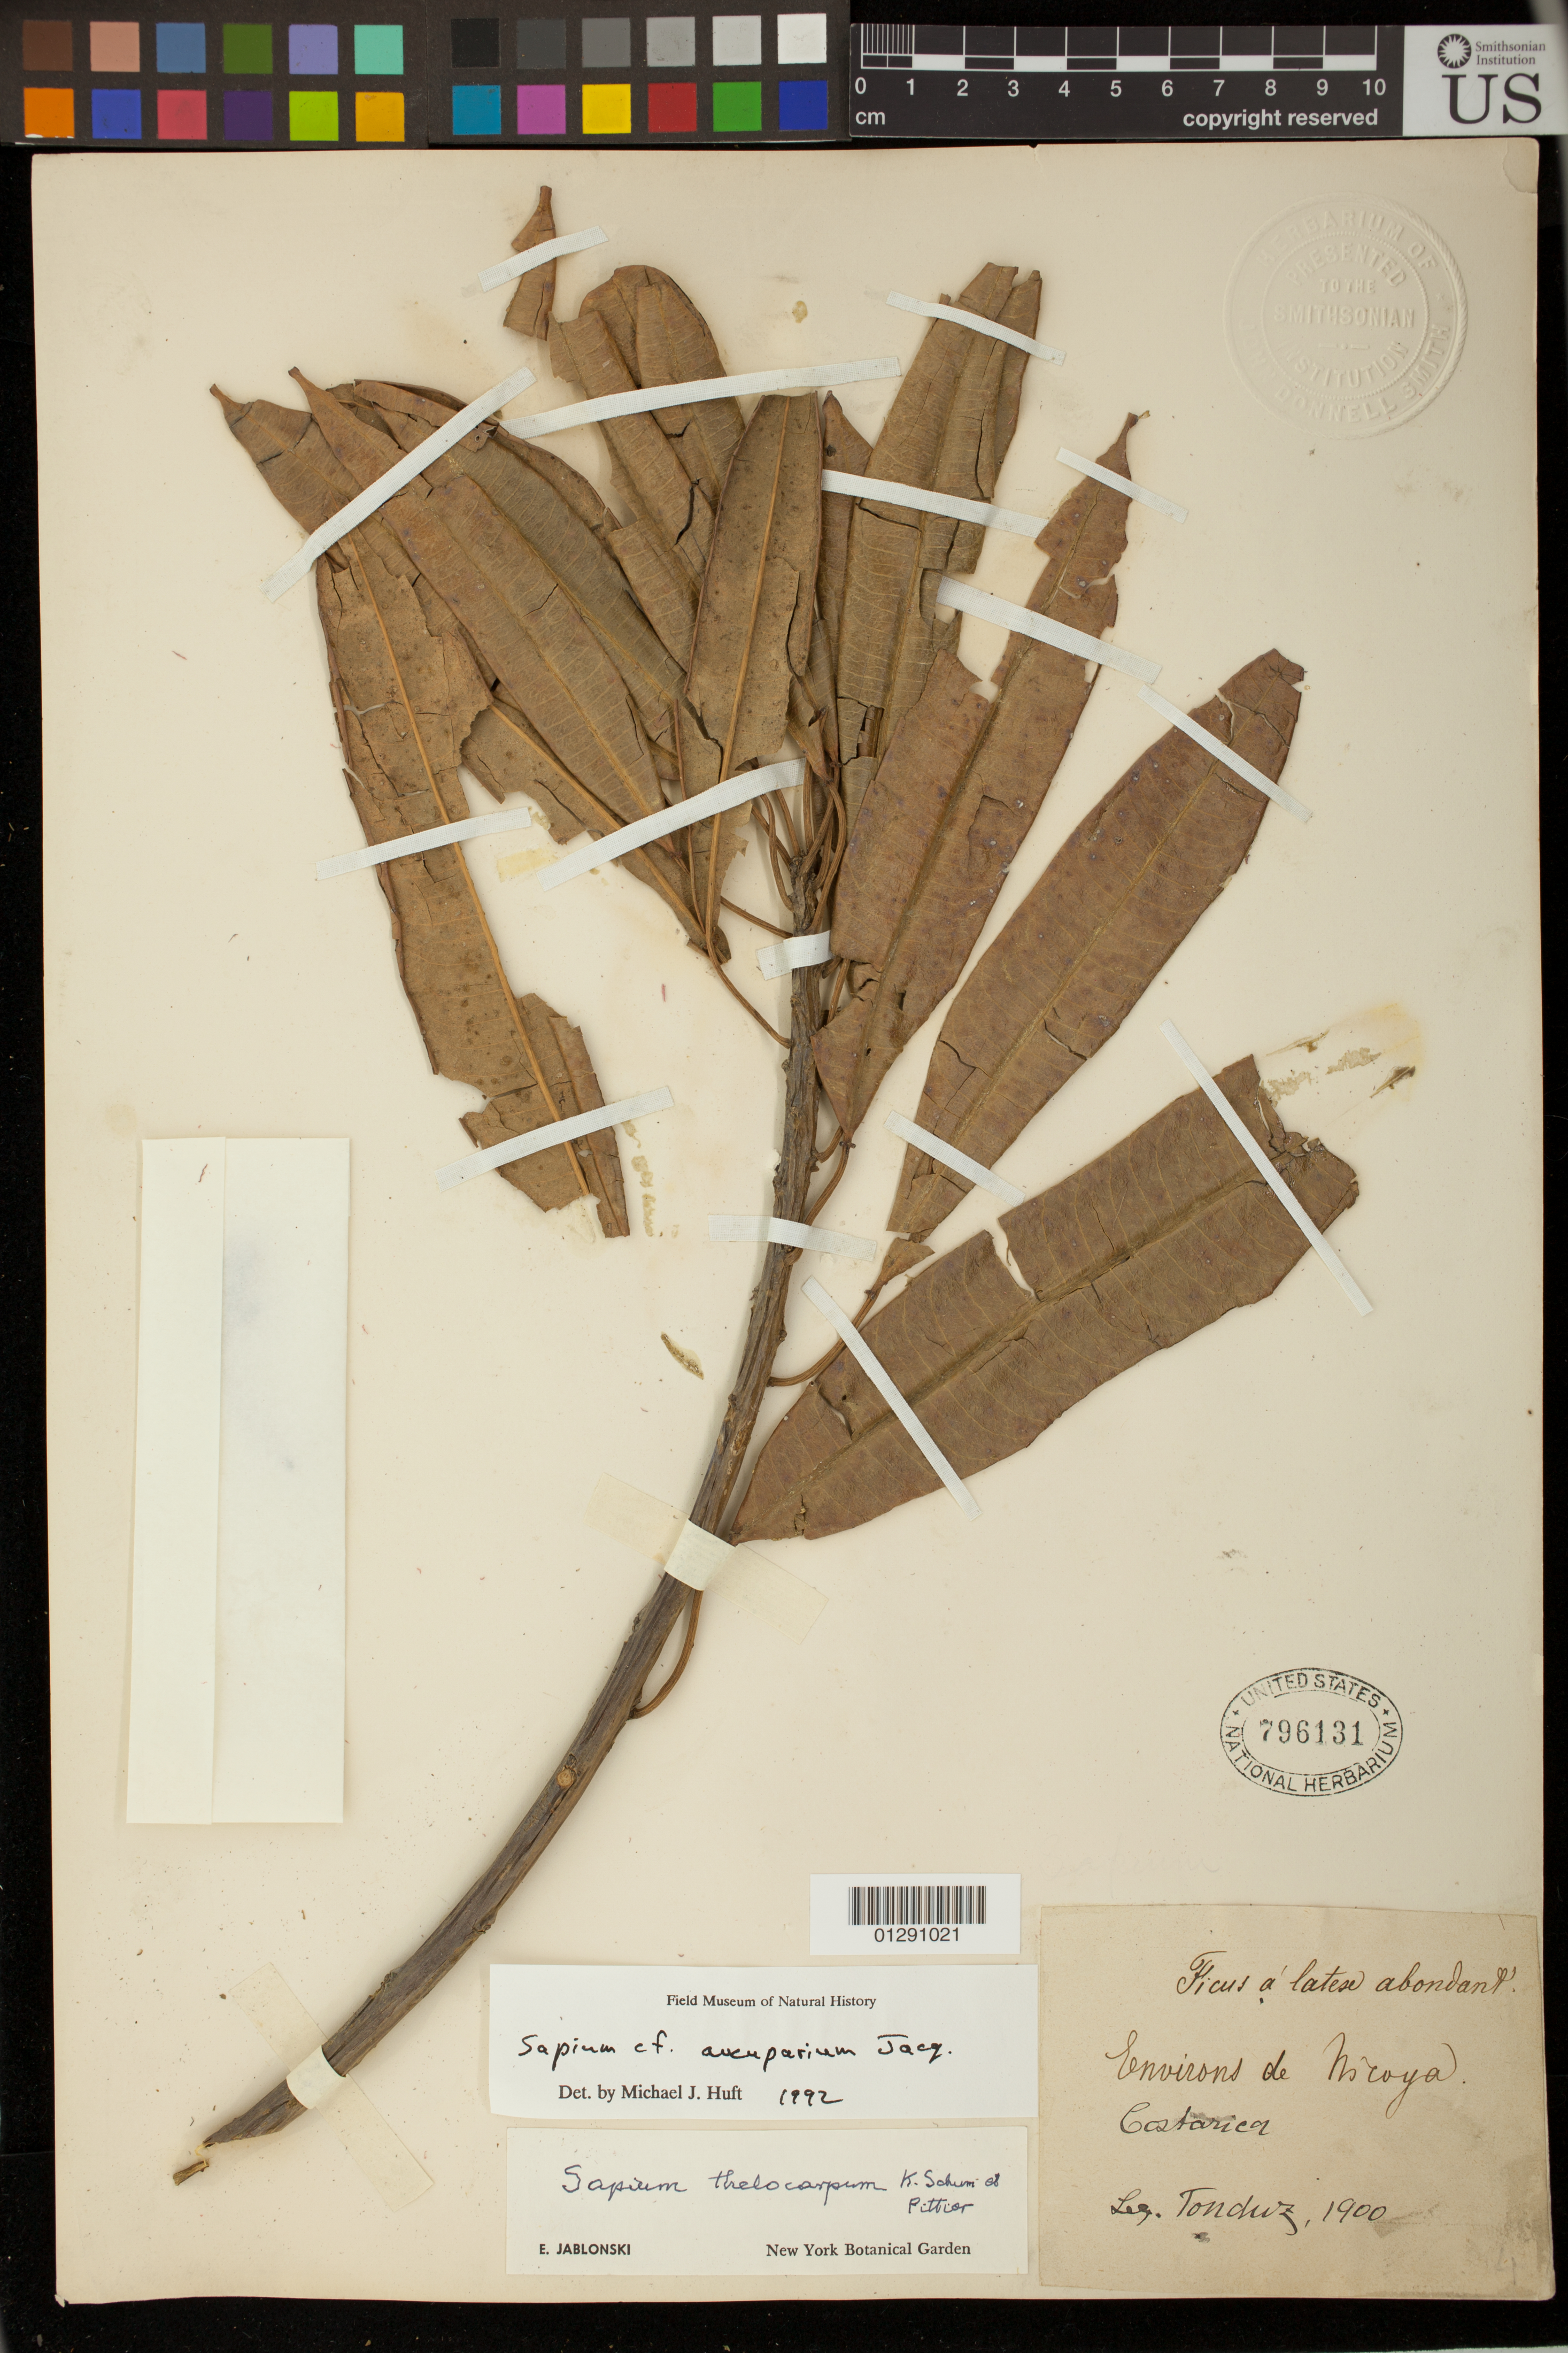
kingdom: Plantae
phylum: Tracheophyta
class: Magnoliopsida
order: Malpighiales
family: Euphorbiaceae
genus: Sapium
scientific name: Sapium aucuparium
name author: Jacq.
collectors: A. Tonduz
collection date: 1900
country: Costa Rica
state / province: Guanacaste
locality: Environs de Nicoya.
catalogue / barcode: US 796131